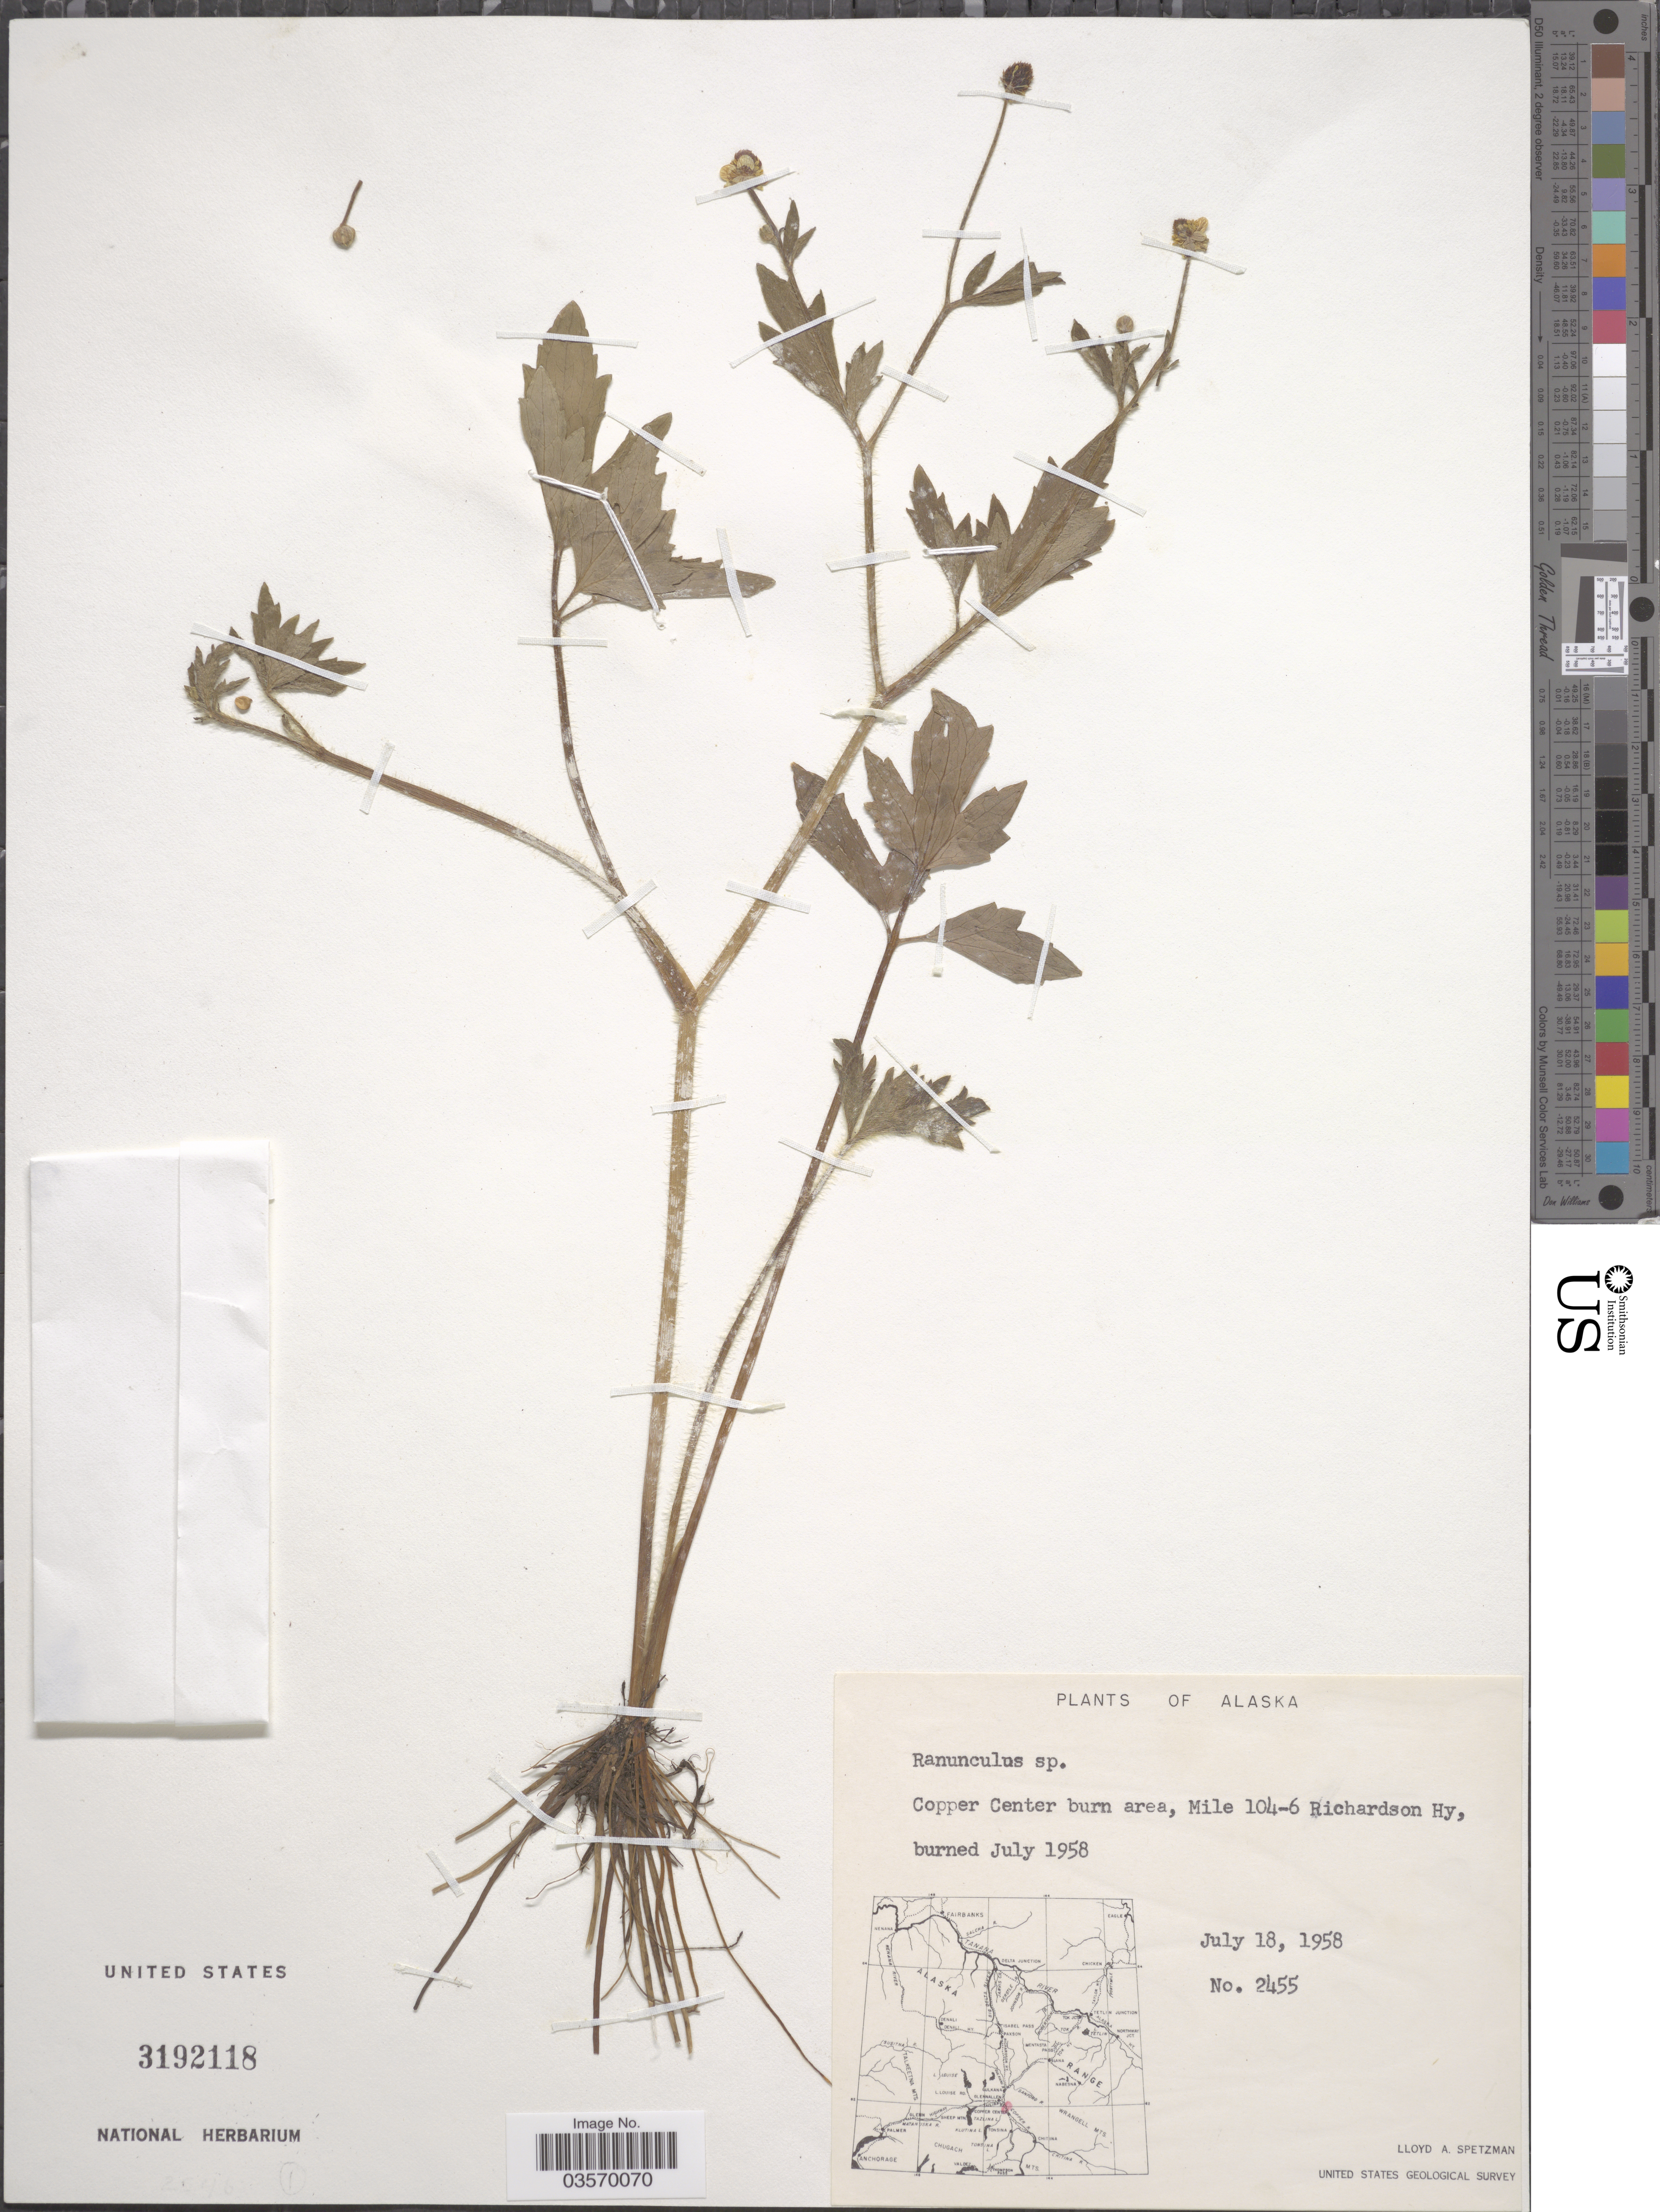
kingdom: Plantae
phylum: Tracheophyta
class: Magnoliopsida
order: Ranunculales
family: Ranunculaceae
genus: Ranunculus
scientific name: Ranunculus sp.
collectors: L. Spetzman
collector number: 2455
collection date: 1958-07-18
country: United States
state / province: Alaska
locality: Copper Center burn area, Mile 104-6 Richardson Hy.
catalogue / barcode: US 3192118